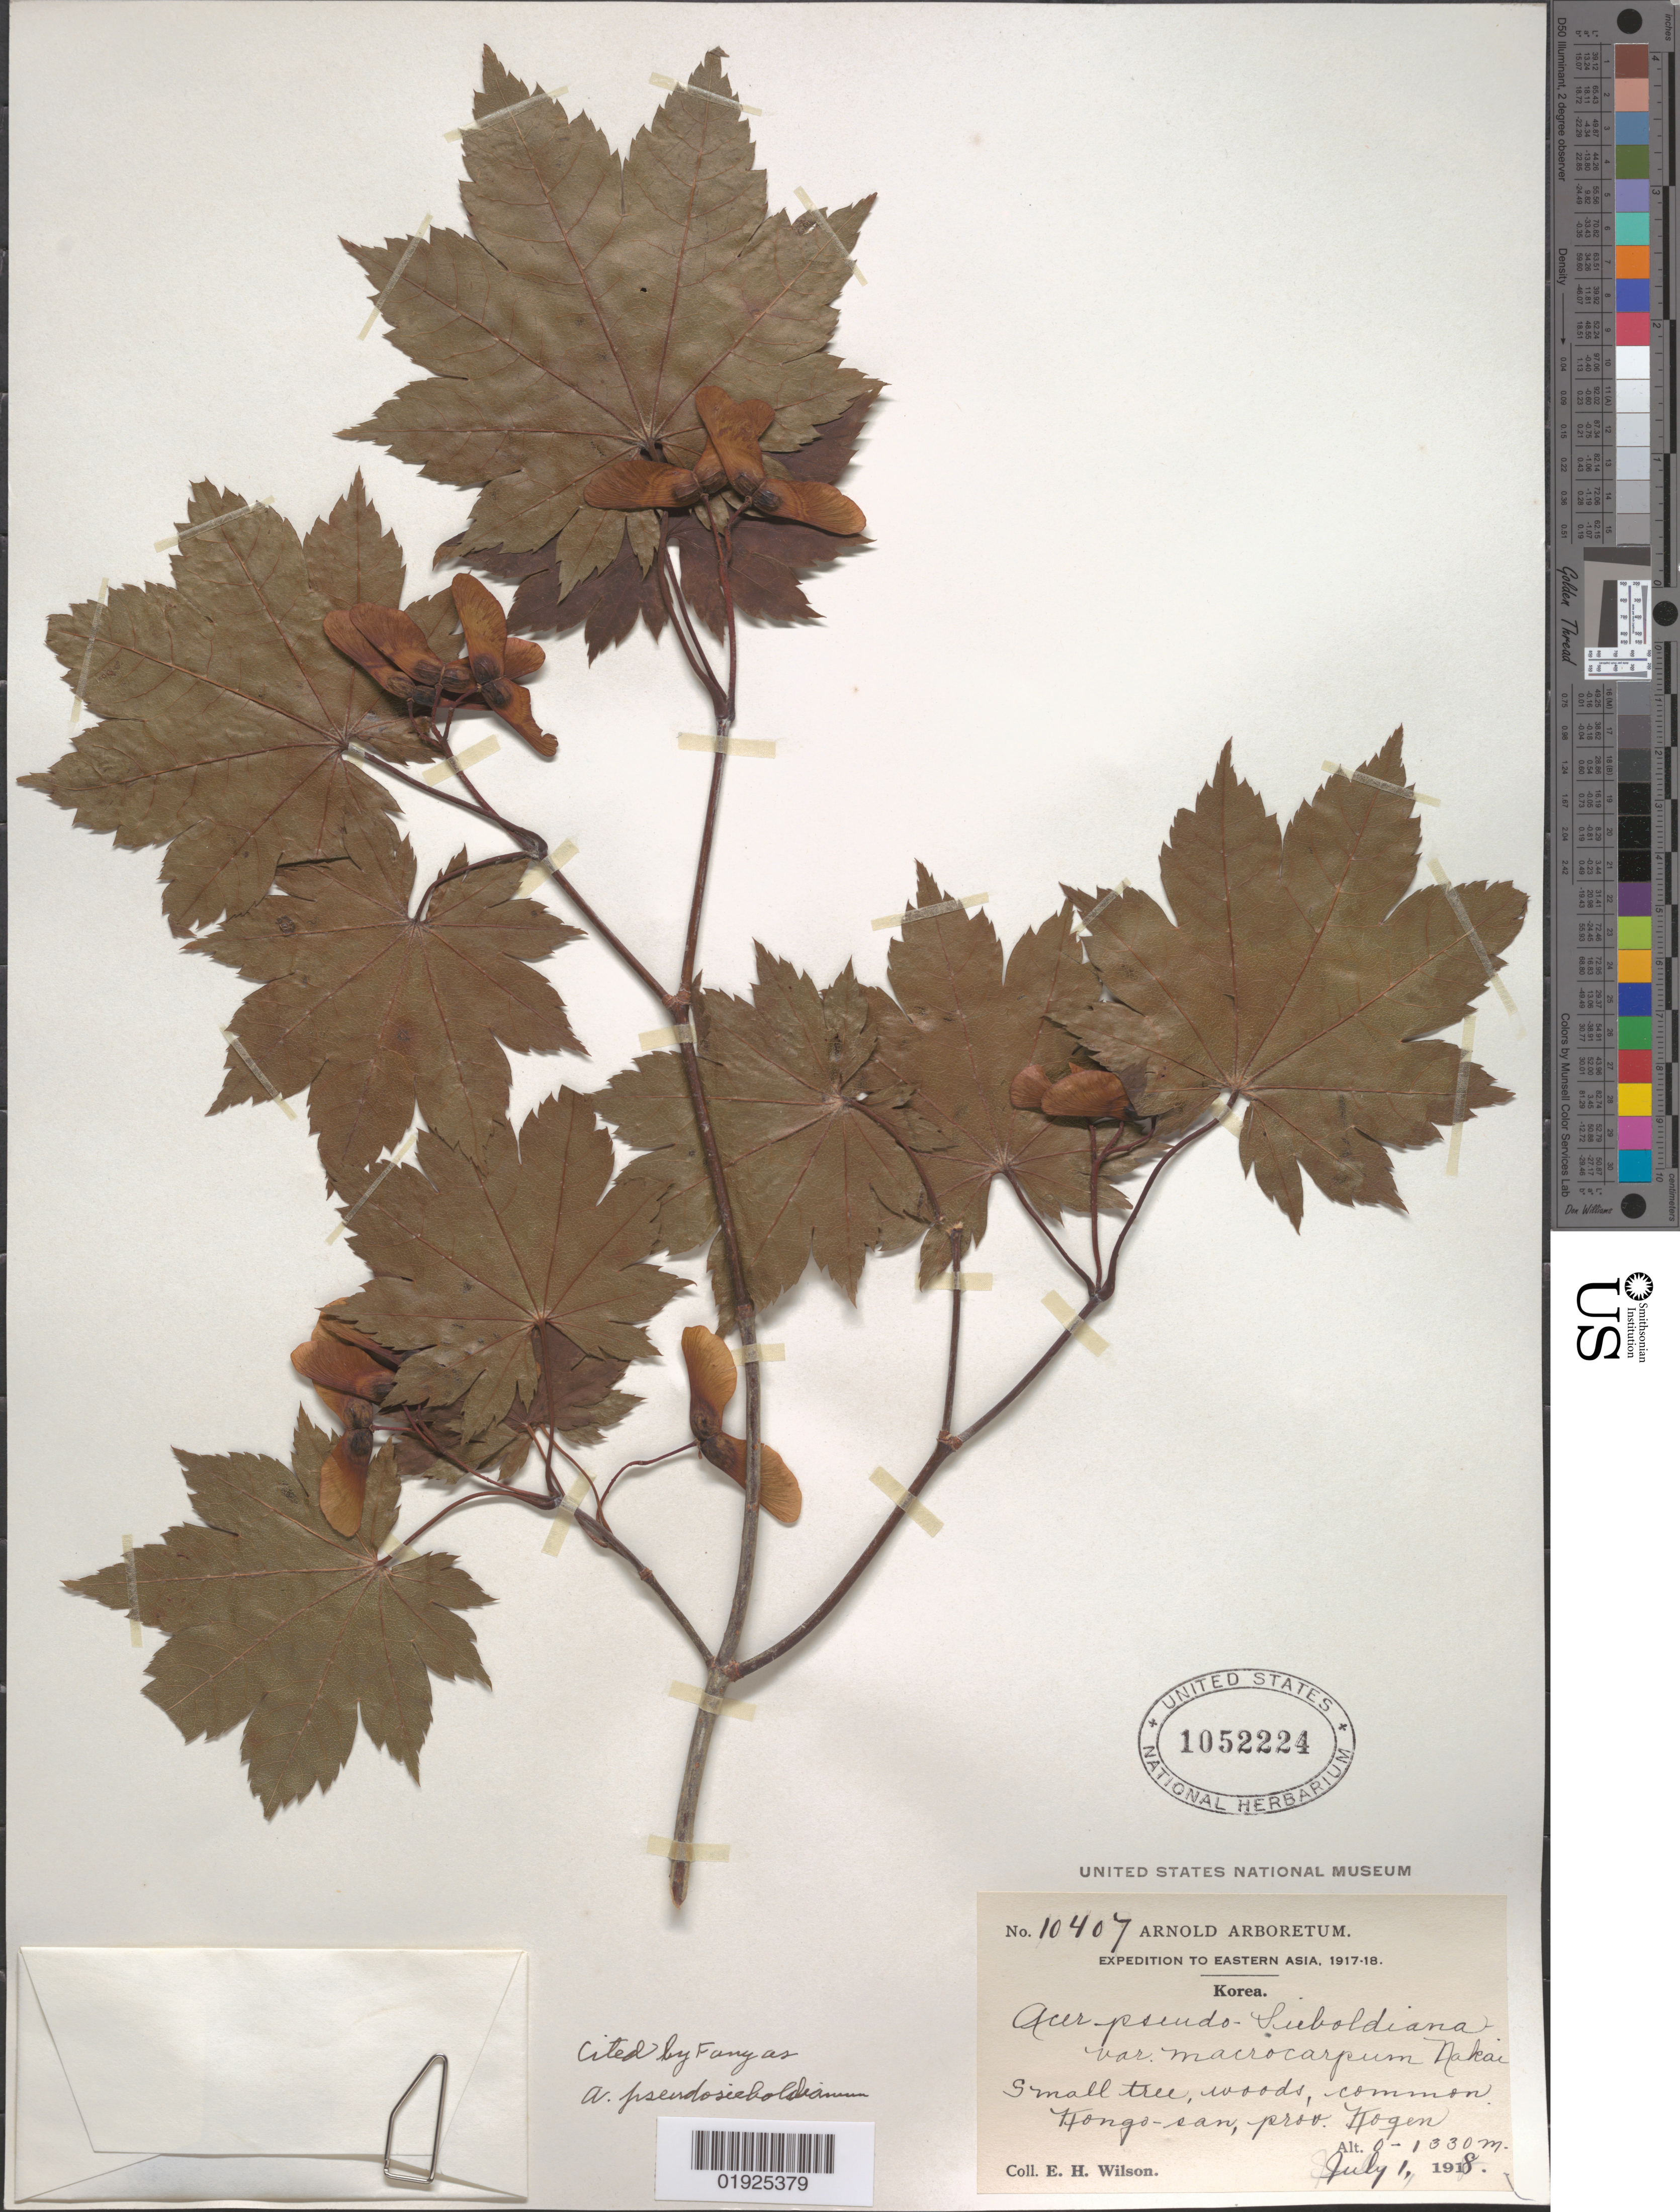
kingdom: Plantae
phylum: Tracheophyta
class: Magnoliopsida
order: Sapindales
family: Sapindaceae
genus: Acer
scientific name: Acer pseudosieboldianum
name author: (Pax) Kom.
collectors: E. H. Wilson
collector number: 10407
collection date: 1918-07-01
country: North Korea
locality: Prov. Kogen, Kongo-san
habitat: Woods, common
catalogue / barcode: US 1052224